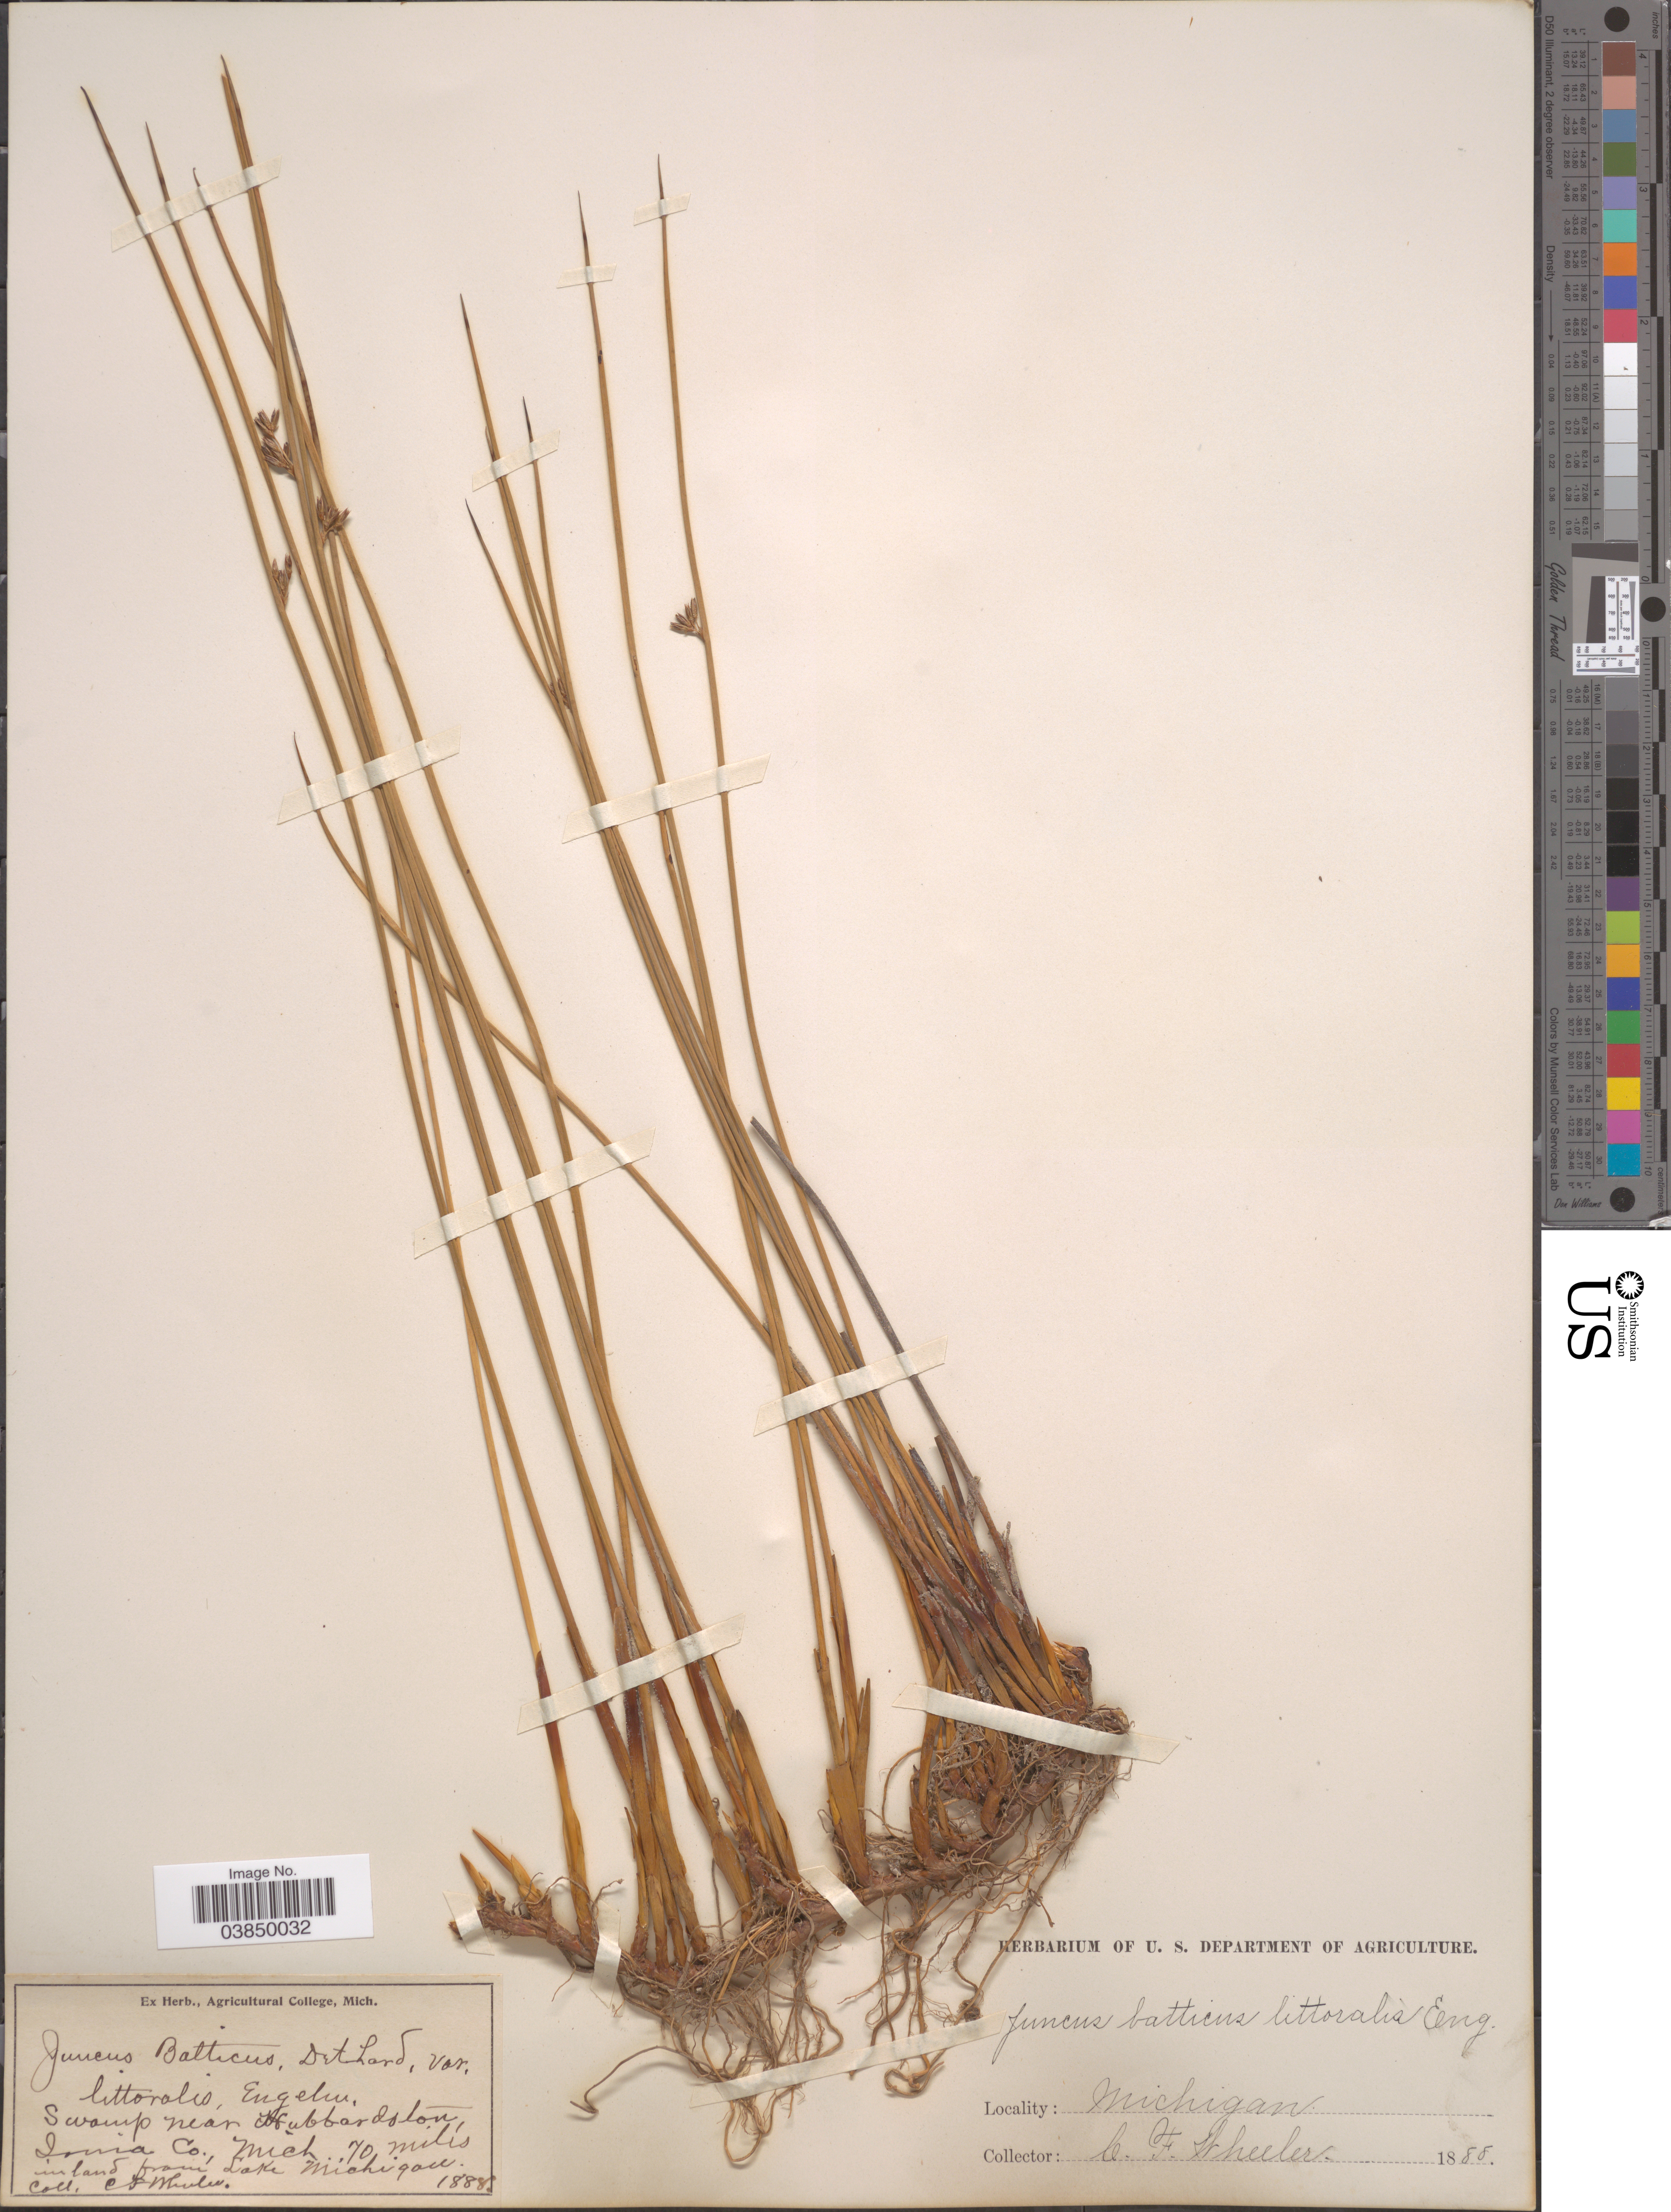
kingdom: Plantae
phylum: Tracheophyta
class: Liliopsida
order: Poales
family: Juncaceae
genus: Juncus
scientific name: Juncus balticus var. littoralis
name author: Engelm.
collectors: C. Wheeler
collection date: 1888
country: United States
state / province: Michigan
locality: Swamp nea Hubbardston, Ionia Co., 70 miles inland from Lake Michigan.